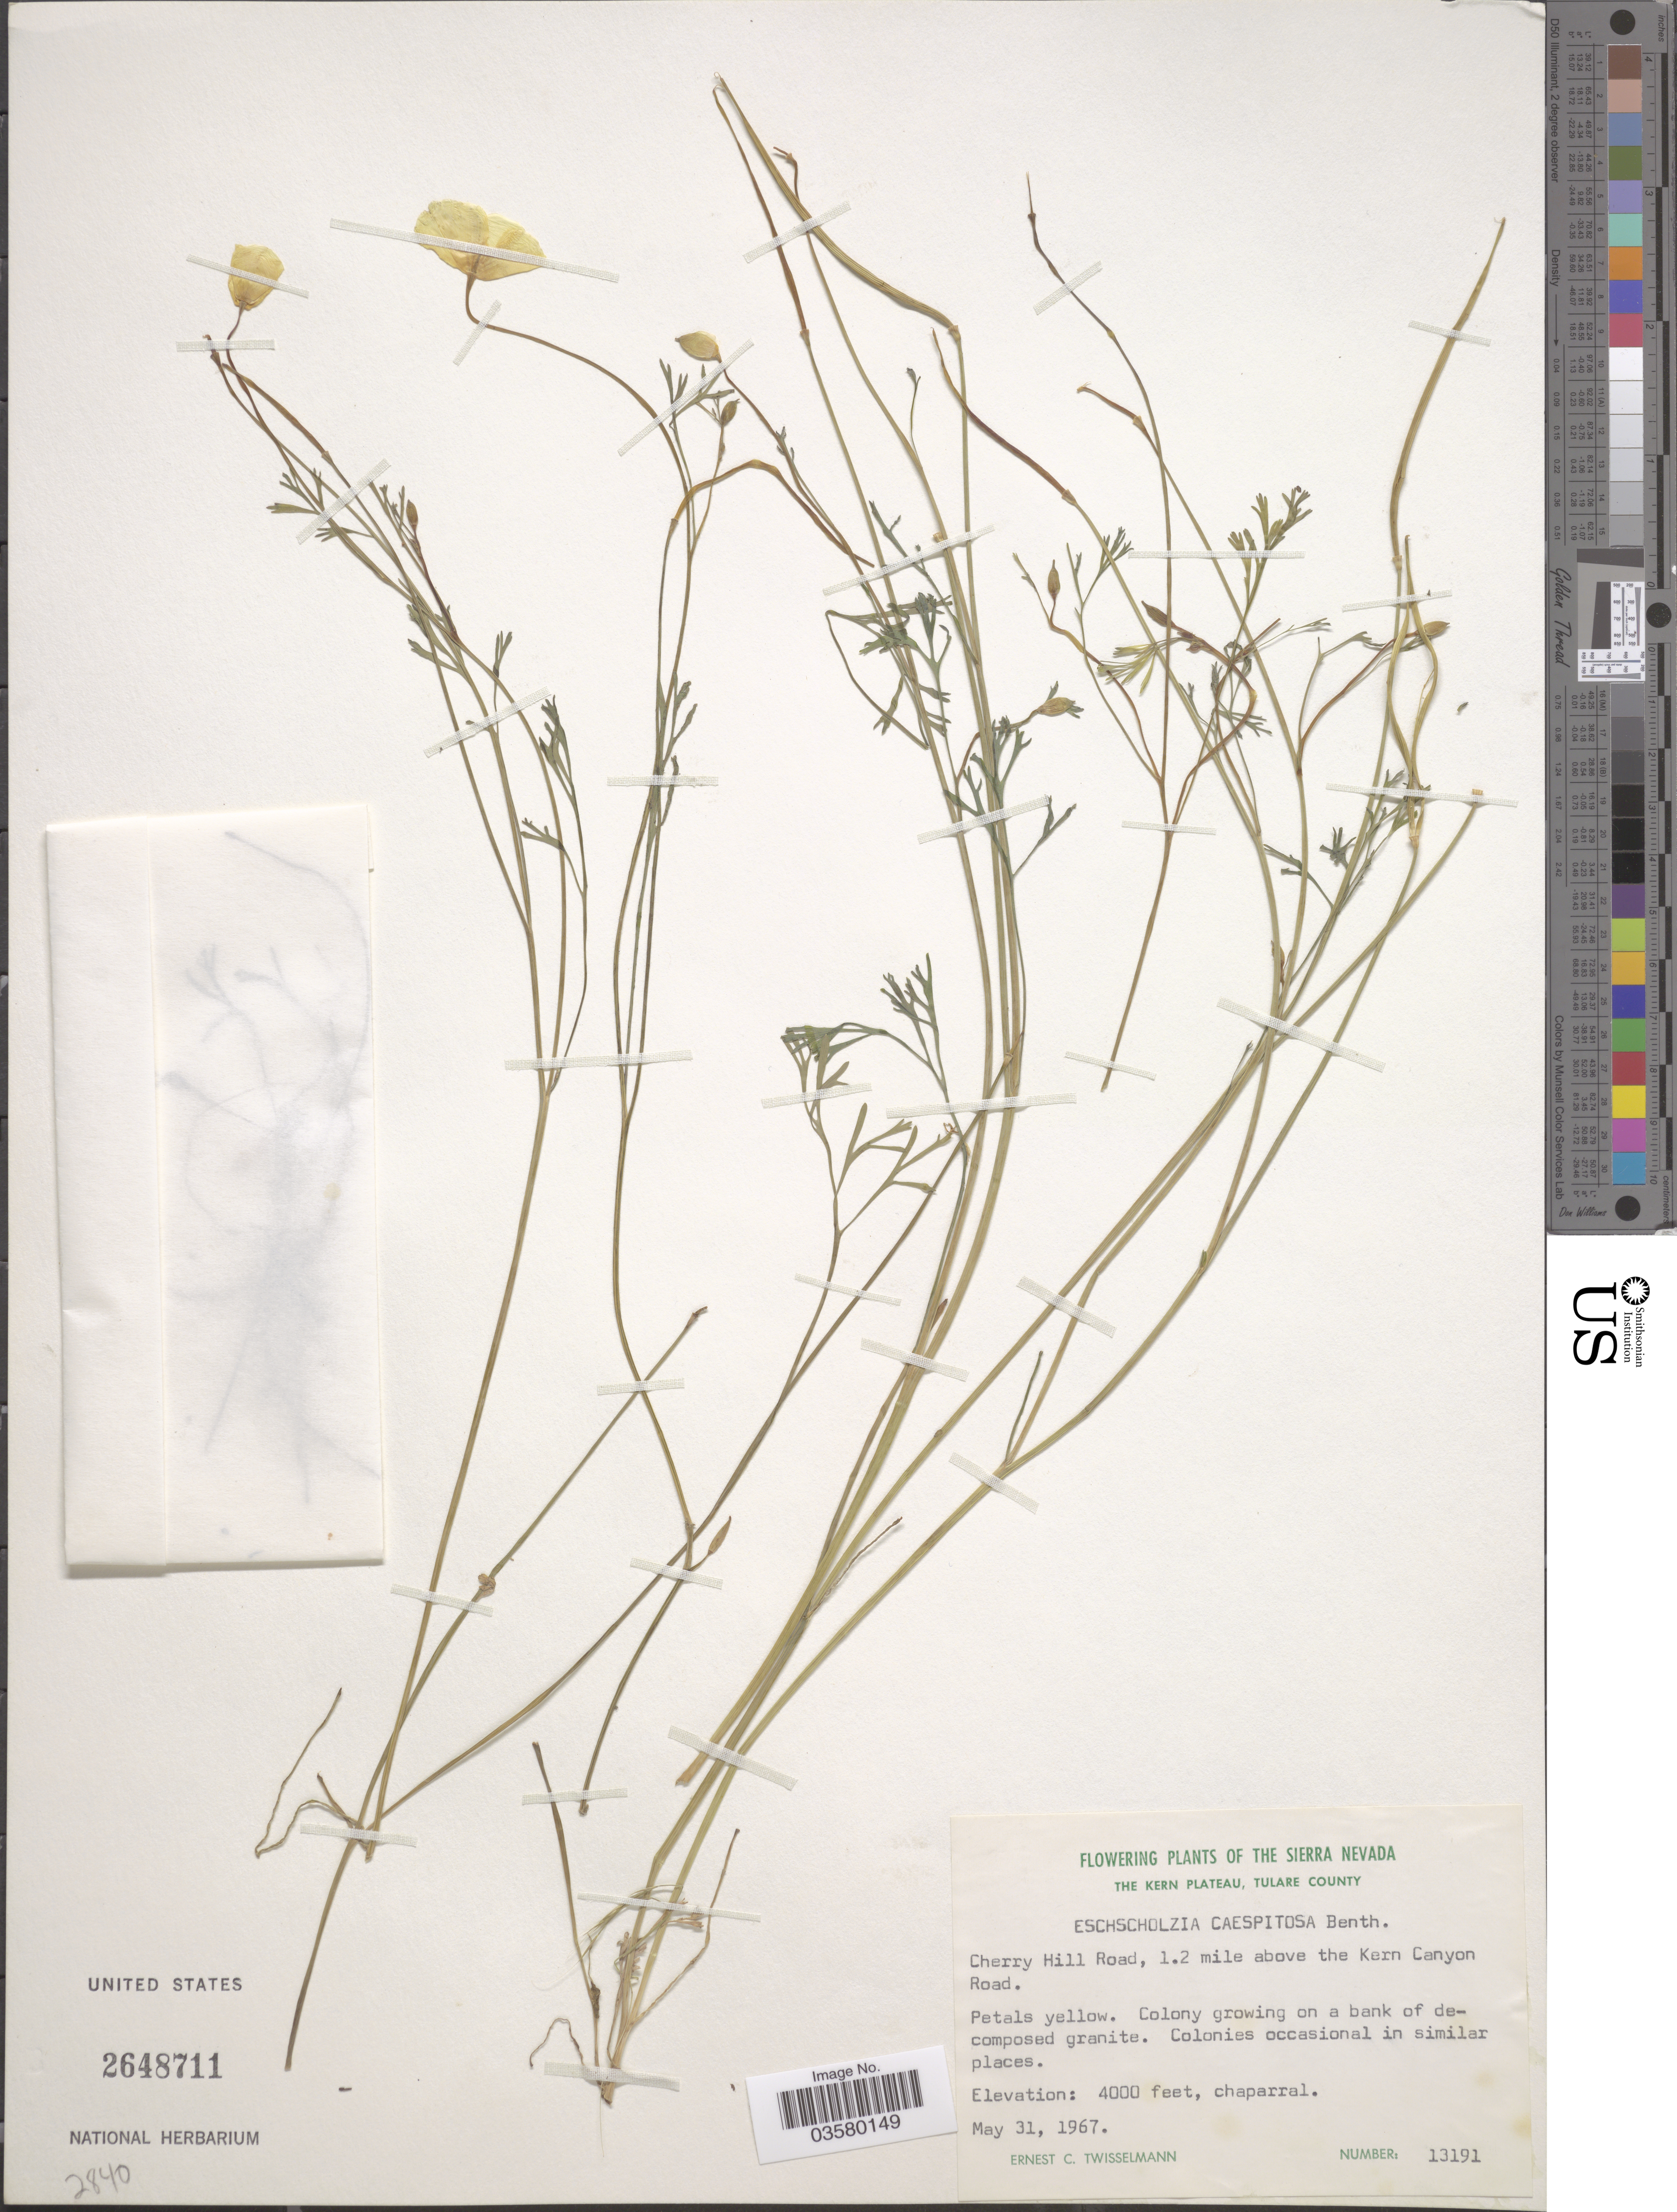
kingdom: Plantae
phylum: Tracheophyta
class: Magnoliopsida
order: Ranunculales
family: Papaveraceae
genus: Eschscholzia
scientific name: Eschscholzia caespitosa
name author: Benth.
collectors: E. Twisselmann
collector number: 13191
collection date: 1967-05-31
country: United States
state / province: California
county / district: Tulare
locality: The Sierra Nevada. The Kern Plateau, Tulare County. Cherry Hill Road, 1.2 mile above the Kern Canyon Road.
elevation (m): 1219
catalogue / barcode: US 2648711